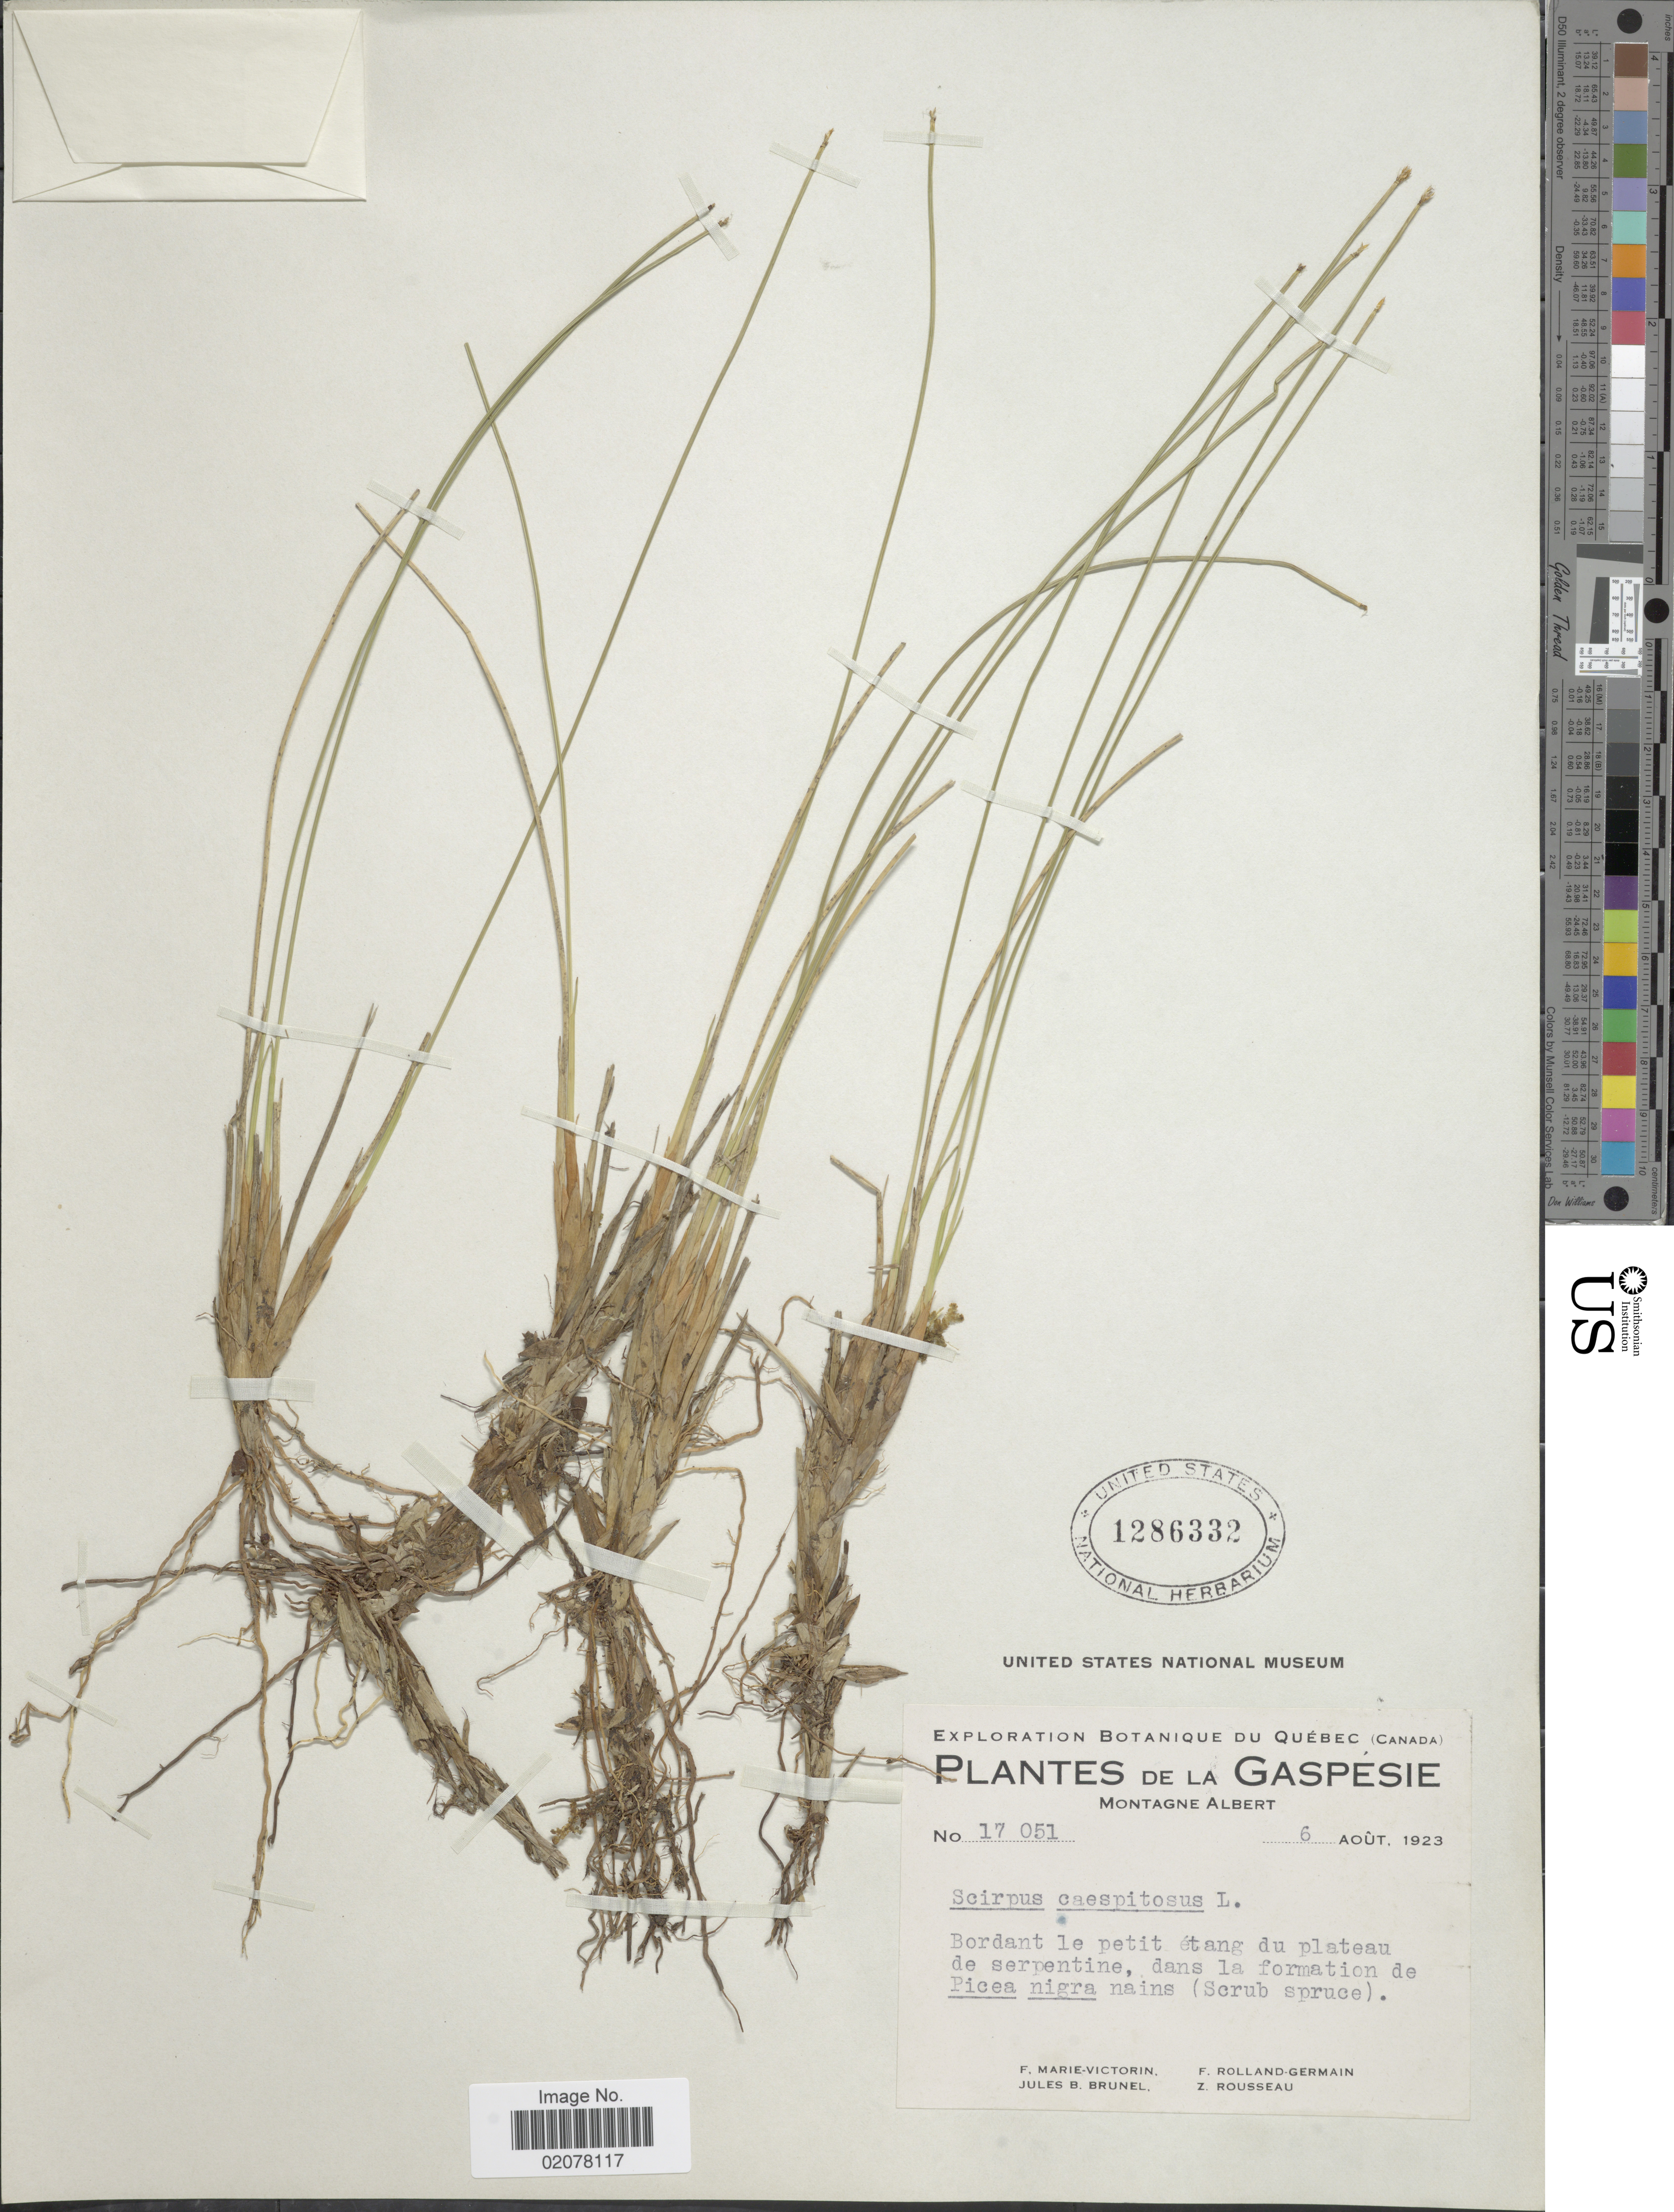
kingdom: Plantae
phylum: Tracheophyta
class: Liliopsida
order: Poales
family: Cyperaceae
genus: Trichophorum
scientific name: Trichophorum cespitosum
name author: (L.) Hartm.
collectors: F. Marie-Victorin, J. Brunel, Rolland-Germain & Z. Rousseau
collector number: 17051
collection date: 1923-08-06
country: Canada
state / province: Quebec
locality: Gaspesie. Montagne Albert. Bordant le petit étang du plateau de serpentine, dans la formation de Picea nigra nains (Scrub spruce)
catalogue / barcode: US 1286332